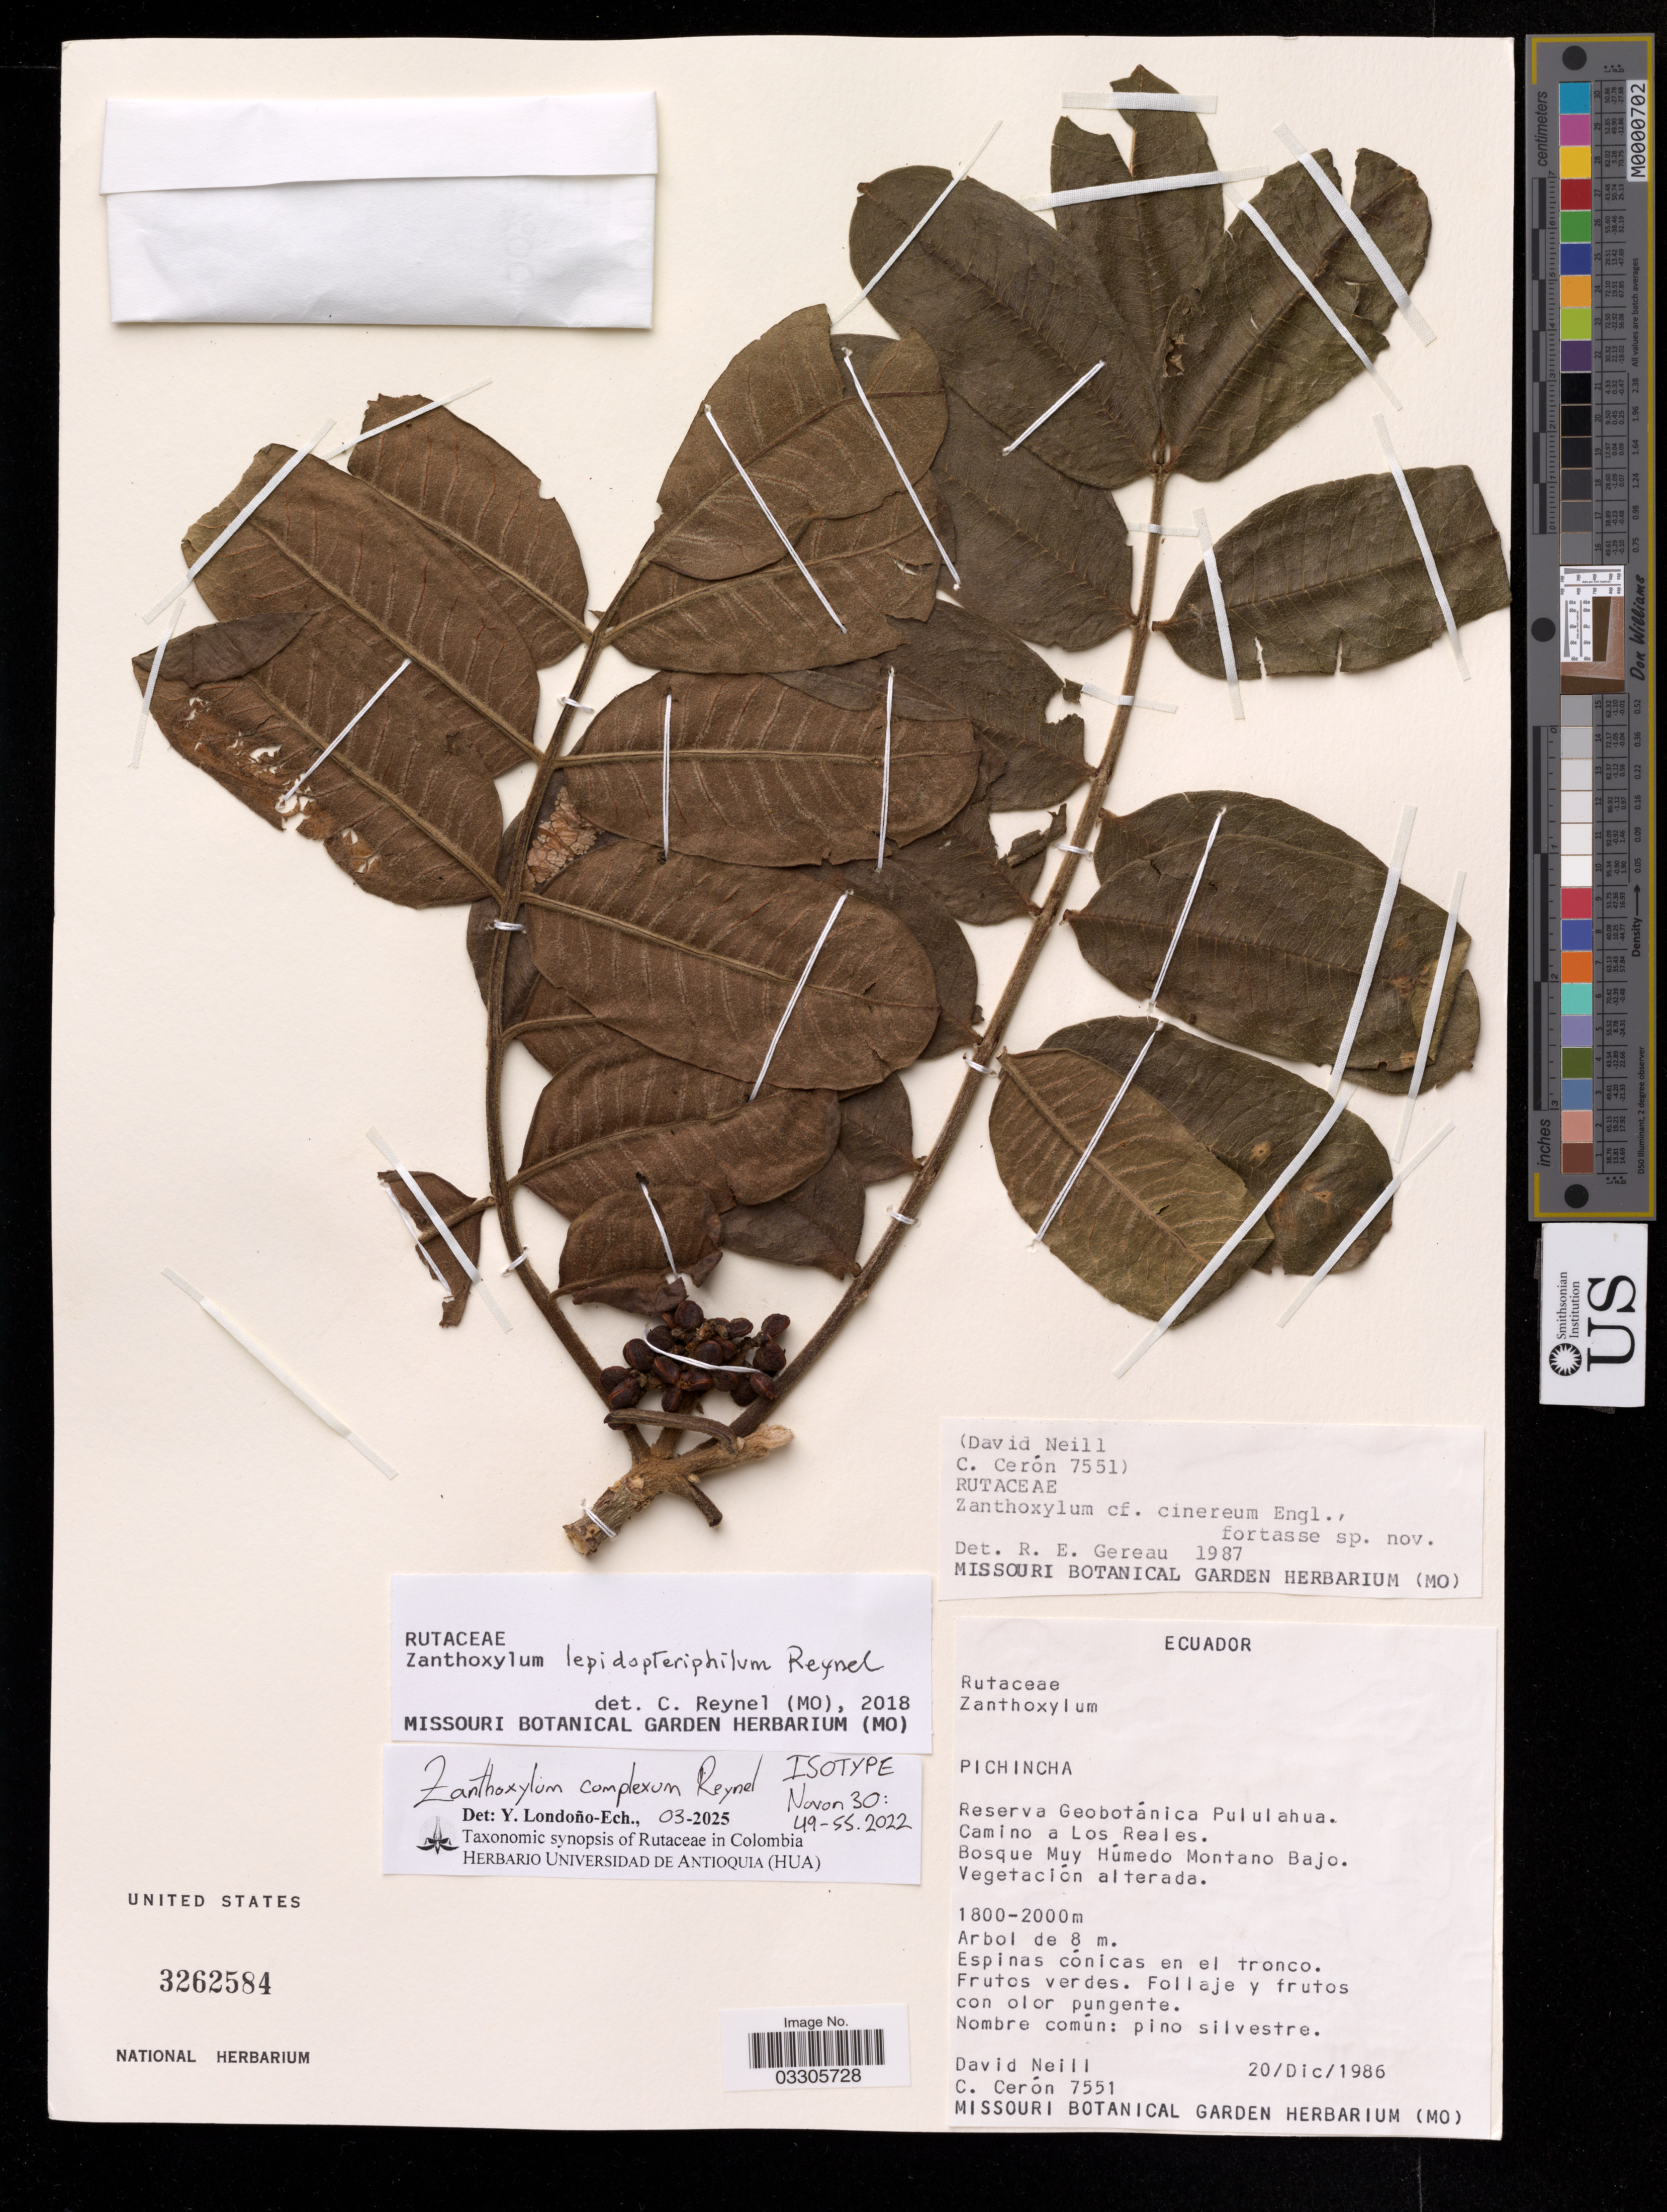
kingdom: Plantae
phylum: Tracheophyta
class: Magnoliopsida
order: Sapindales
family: Rutaceae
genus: Zanthoxylum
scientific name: Zanthoxylum complexum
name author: Reynel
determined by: Londoño-Echeverri, Y.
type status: Isotype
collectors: D. Neill & C. E. Cerón M.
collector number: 7551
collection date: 1986-12-20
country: Ecuador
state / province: Pichincha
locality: Reserva Geobotánica Pululahua. Camino a Los Reales. Bosque Muy Húmedo Montano Bajo.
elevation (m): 1800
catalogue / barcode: US 3262584